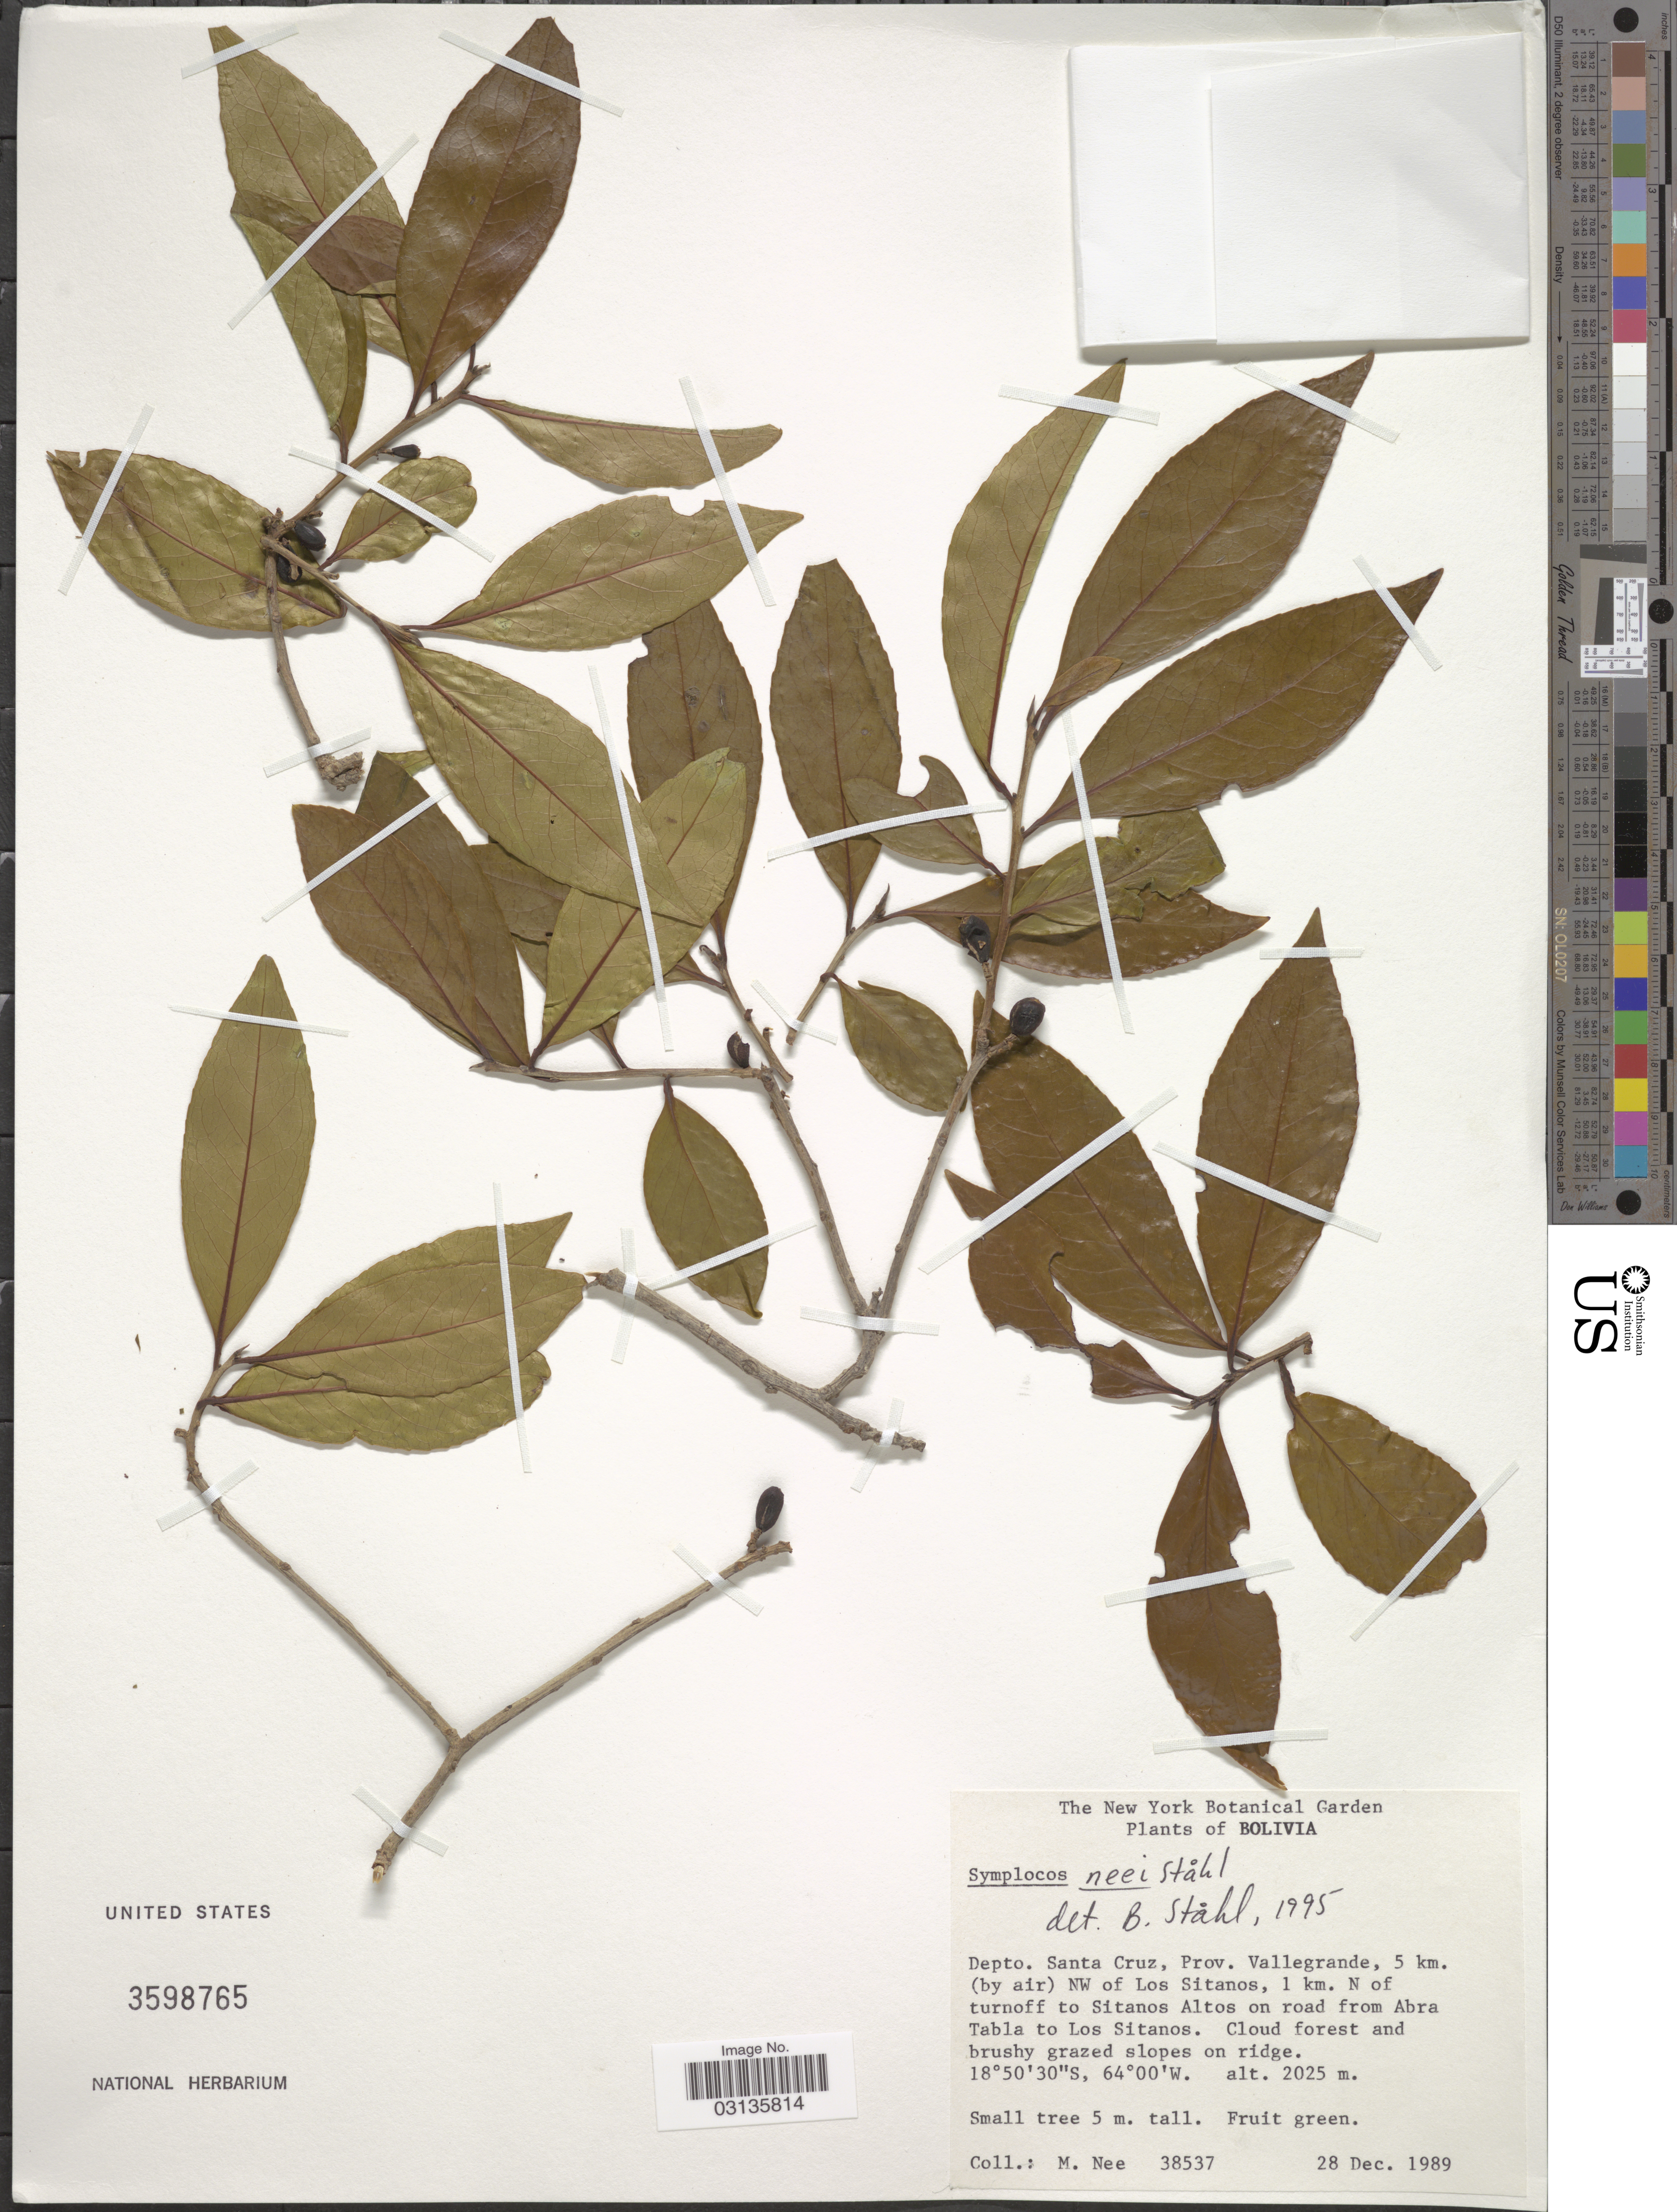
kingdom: Plantae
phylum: Tracheophyta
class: Magnoliopsida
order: Ericales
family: Symplocaceae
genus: Symplocos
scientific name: Symplocos neei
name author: B. Ståhl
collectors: M. Nee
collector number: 38537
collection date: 1989-12-28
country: Bolivia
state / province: Santa Cruz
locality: Depto. Santa Cruz, Prov. Vallegrande, 5 km. (by air) NW of Los Sitanos, 1 km. N of turnoff to Sitanos Altos on road from Abra Tabla to Los Sitanos.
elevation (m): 2025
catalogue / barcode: US 3598765